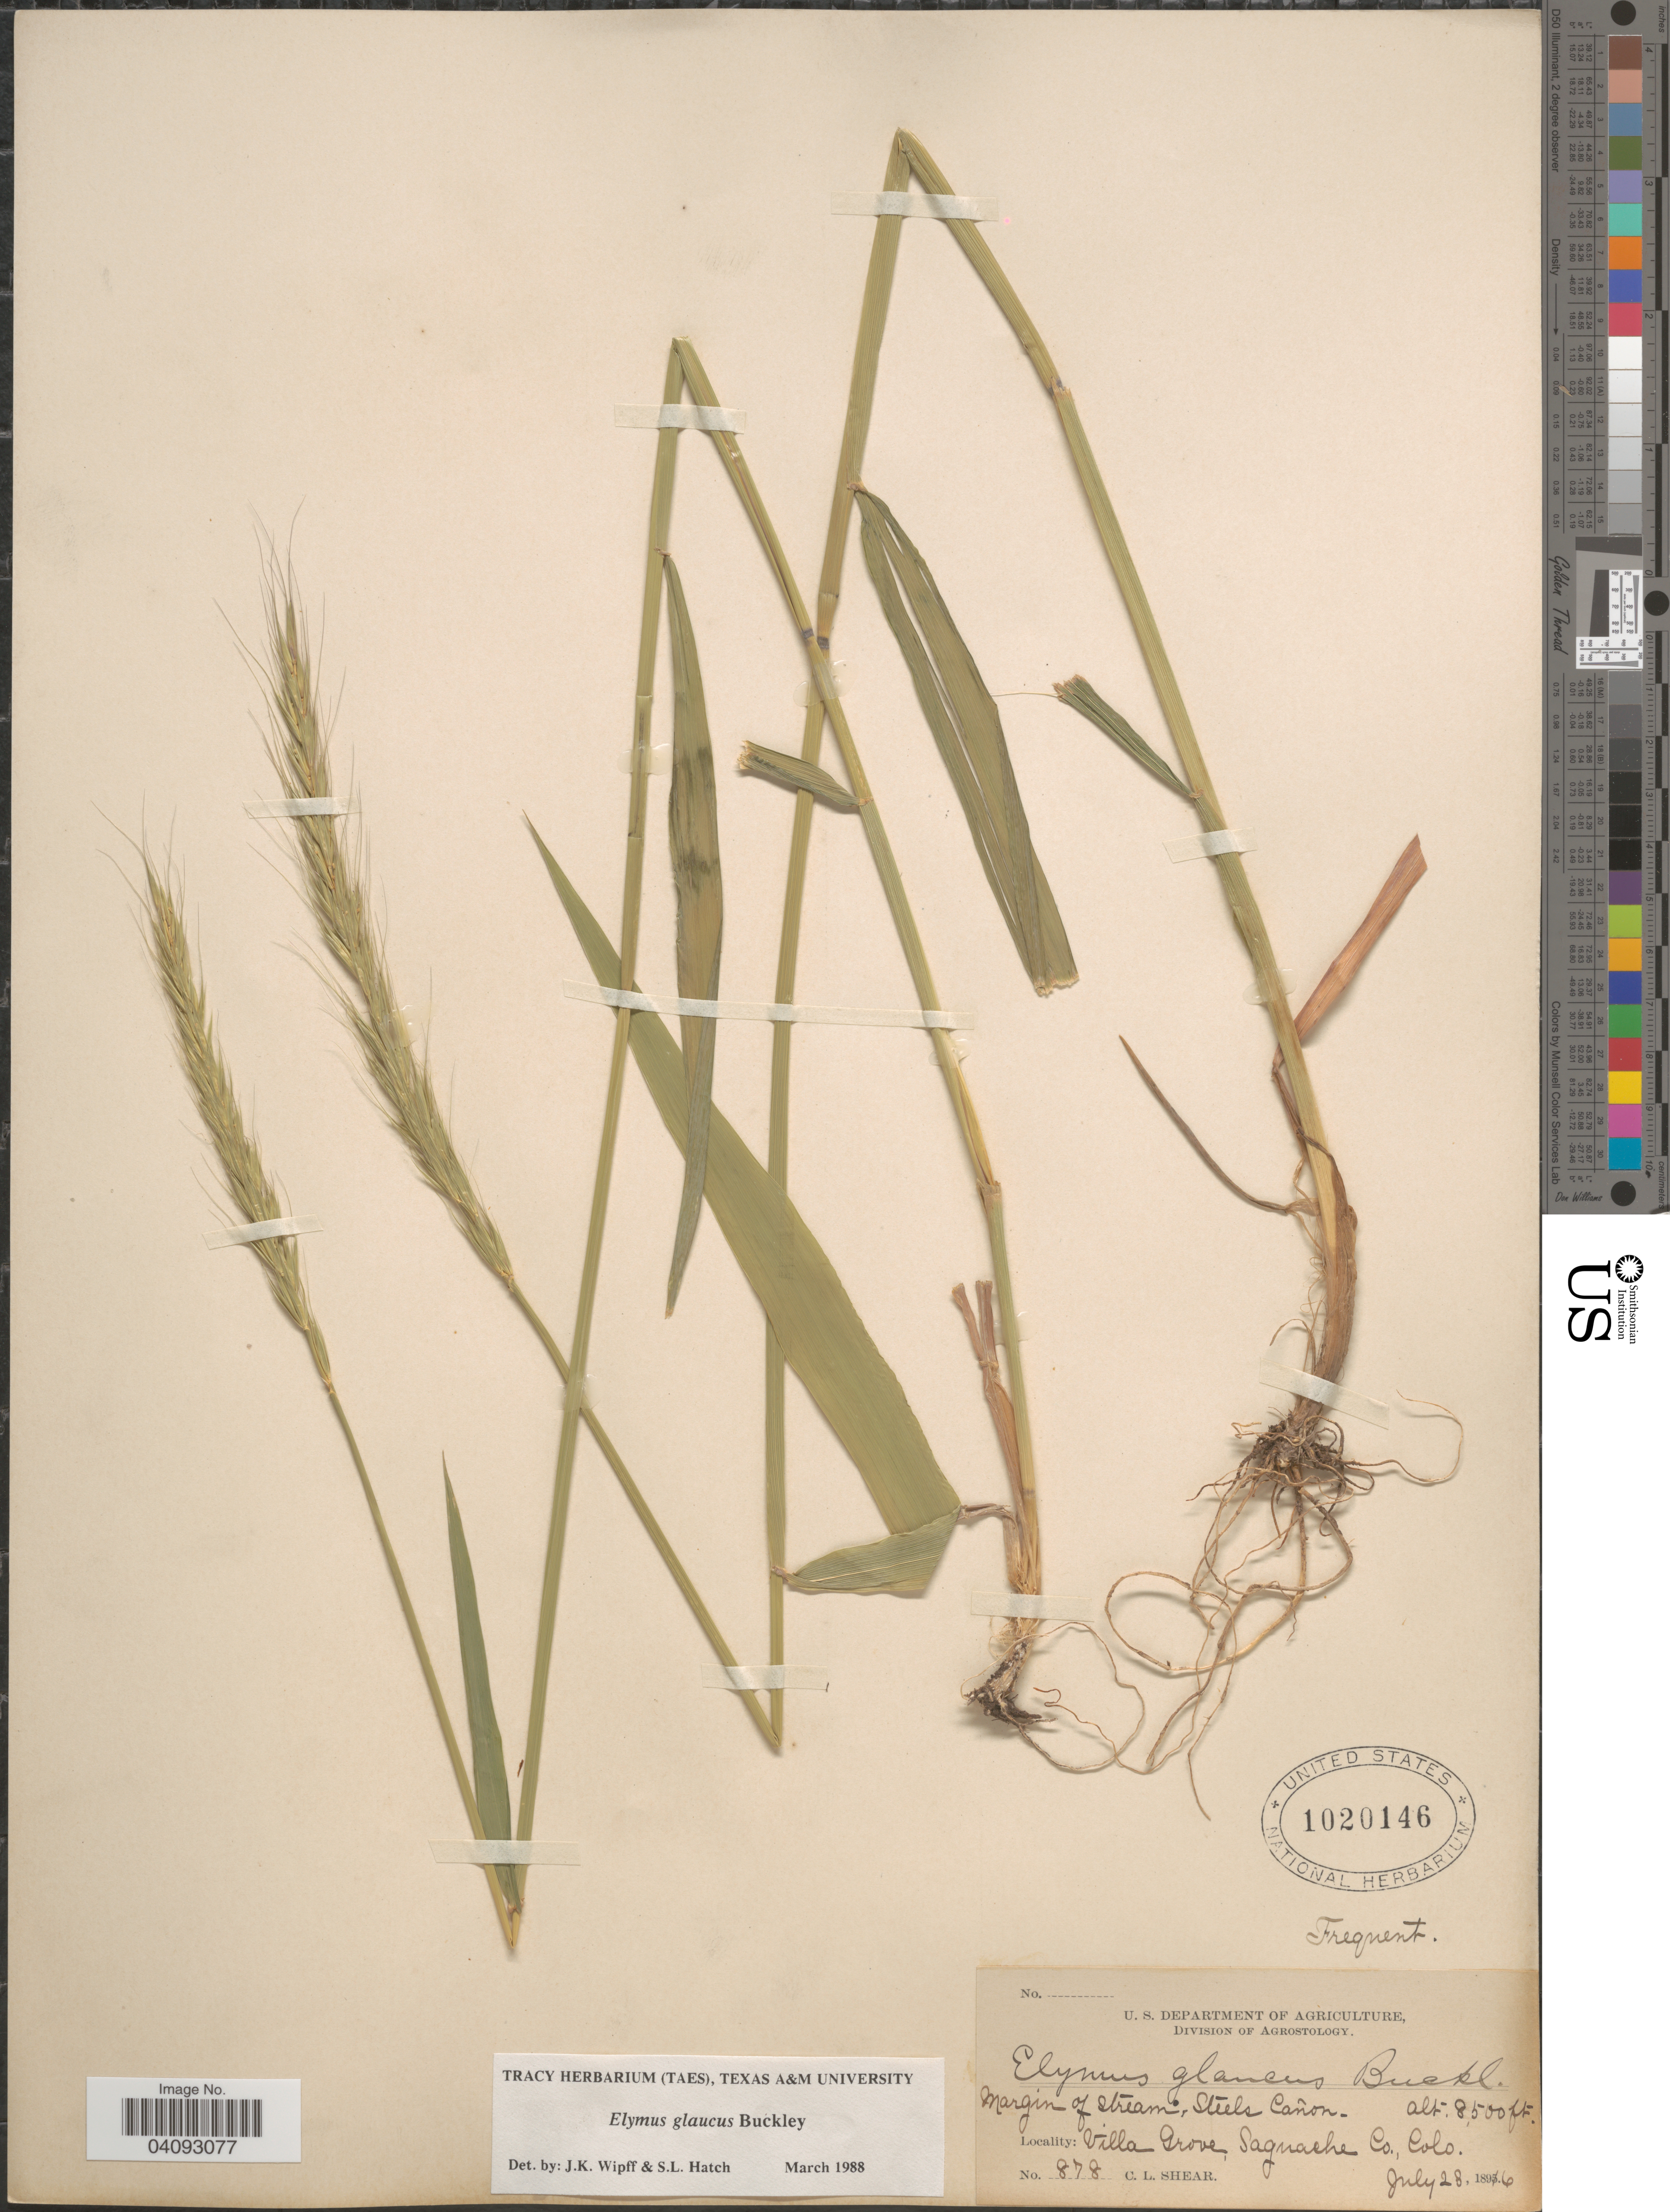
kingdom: Plantae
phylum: Tracheophyta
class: Liliopsida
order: Poales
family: Poaceae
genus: Elymus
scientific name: Elymus glaucus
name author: Buckley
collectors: C. L. Shear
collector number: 878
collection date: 1896-07-28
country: United States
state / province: Colorado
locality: Frequent. Margin of stream, Steels Cañon. Villa Grove, Saguache Co.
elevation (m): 2591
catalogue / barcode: US 1020146